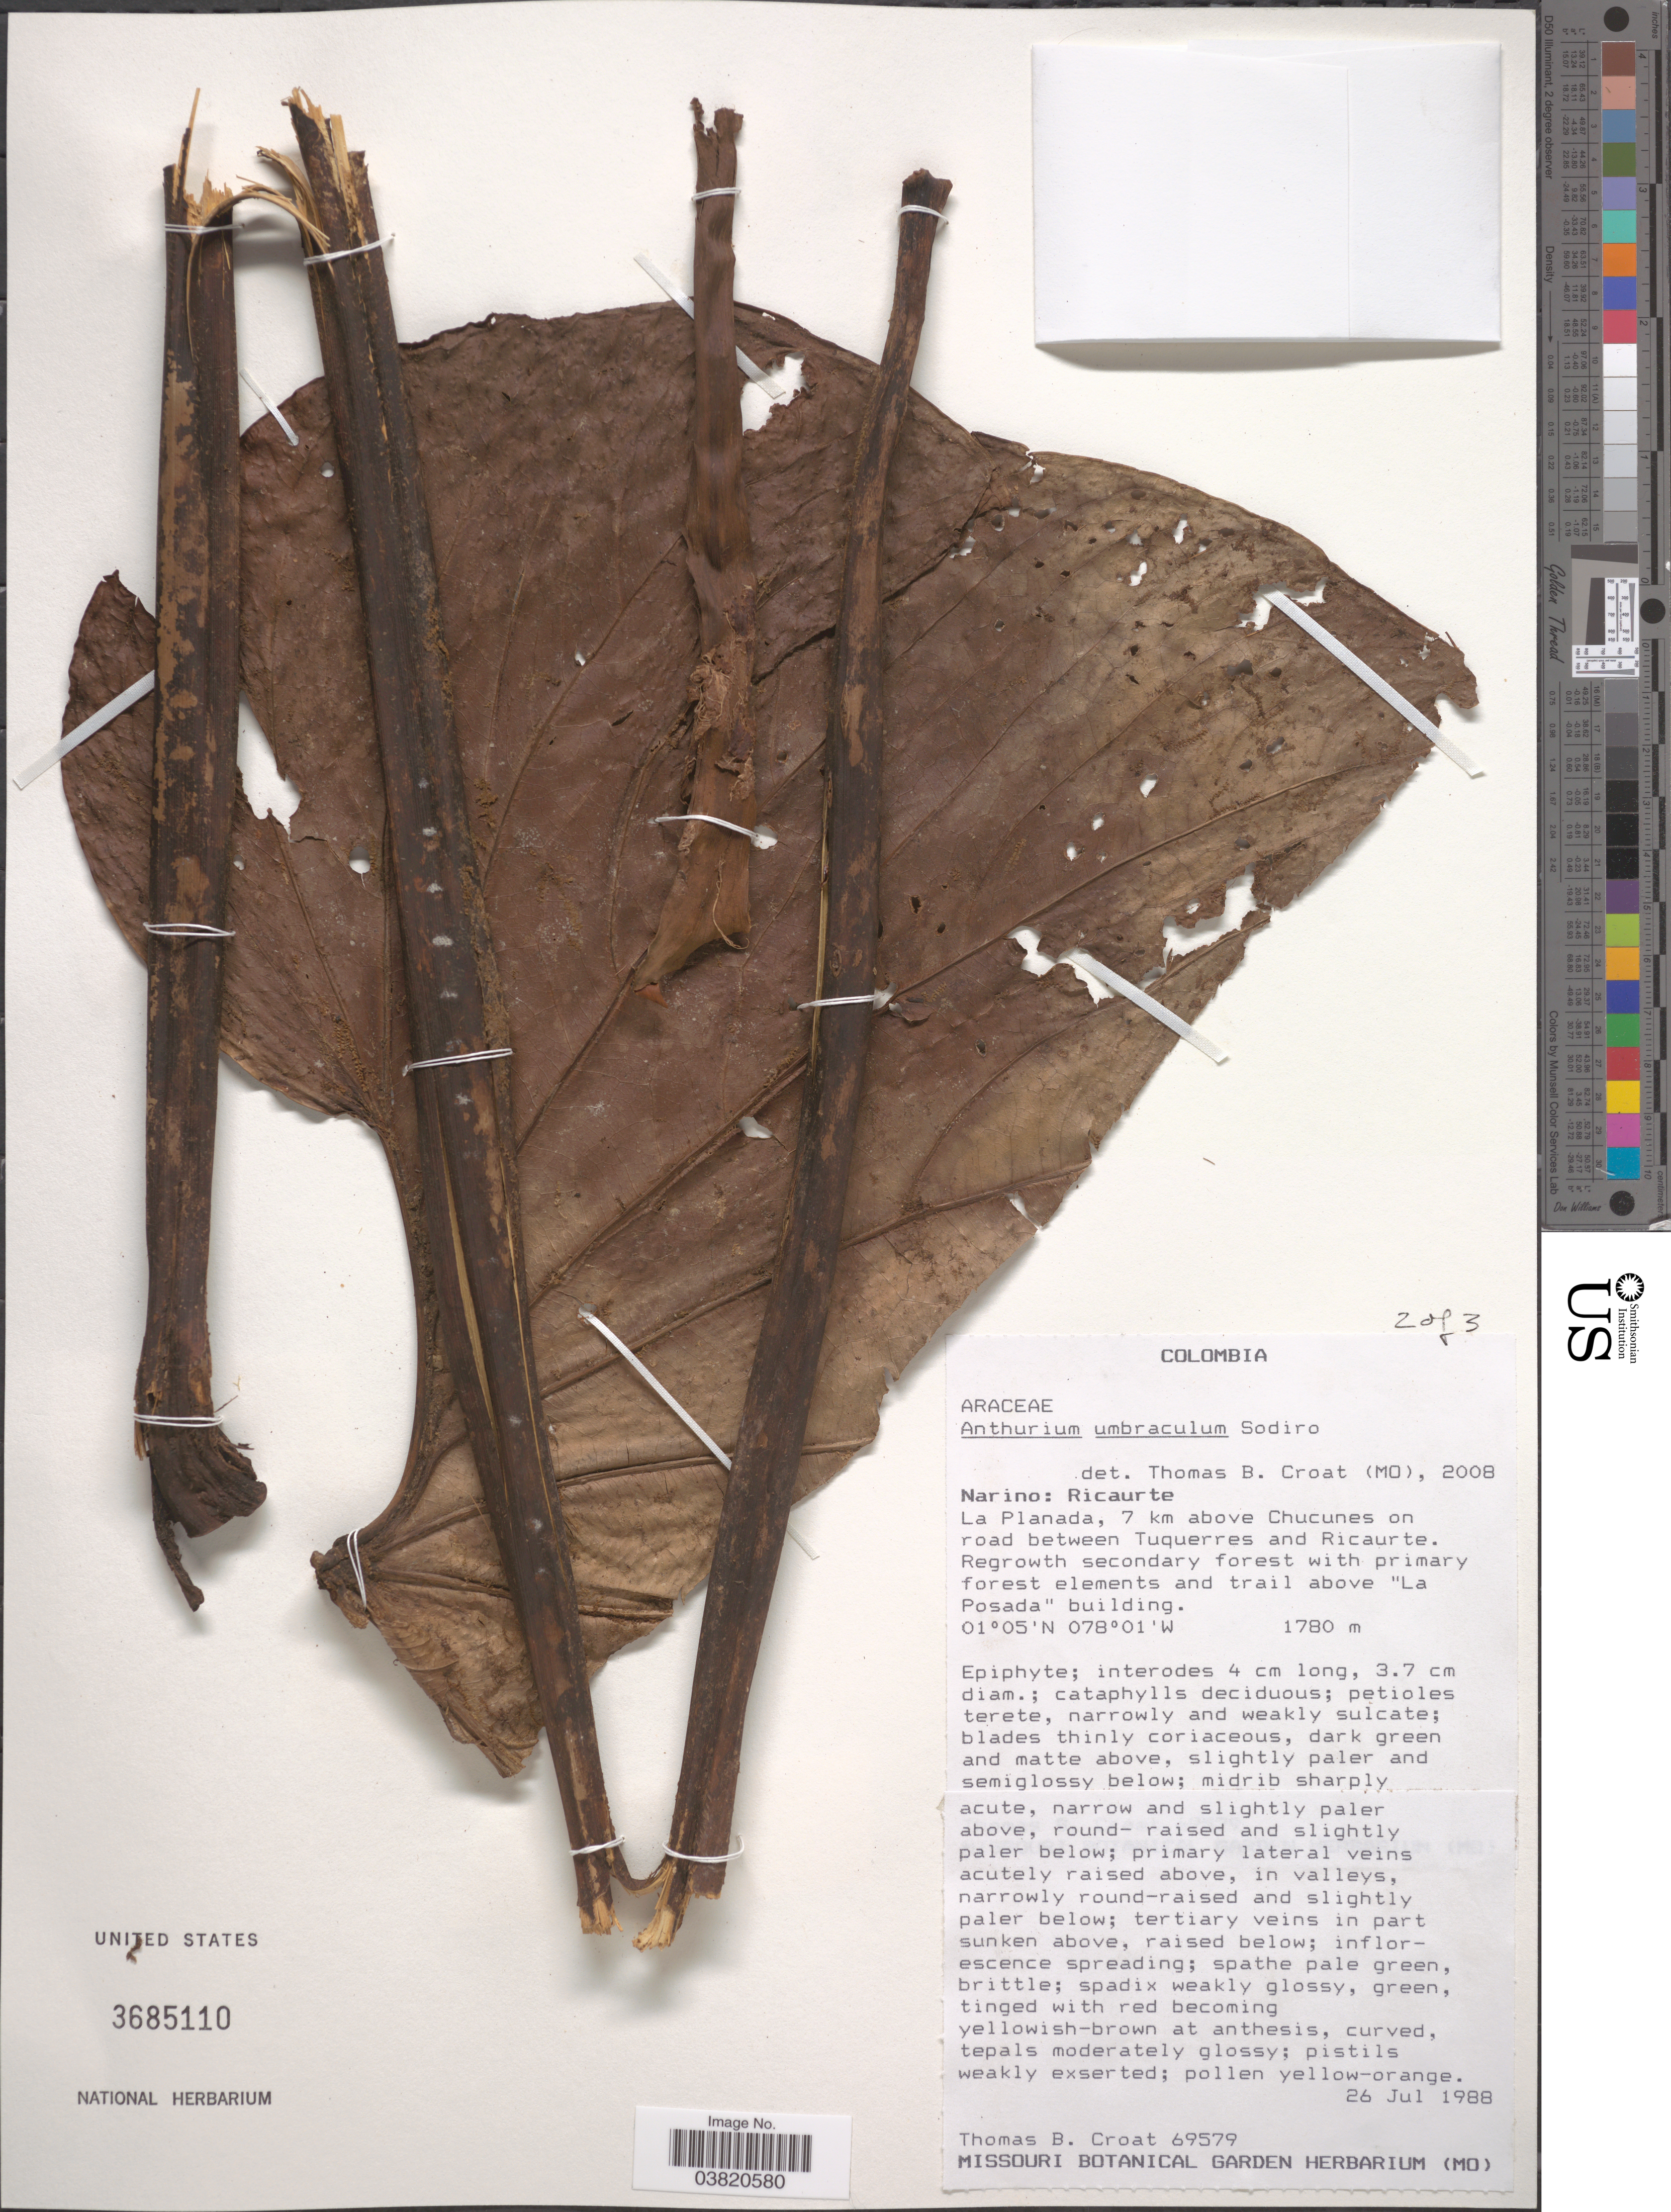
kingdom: Plantae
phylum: Tracheophyta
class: Liliopsida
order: Alismatales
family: Araceae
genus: Anthurium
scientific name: Anthurium umbricola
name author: Engl.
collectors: T. B. Croat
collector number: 69579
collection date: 1988-07-26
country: Colombia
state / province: Nariño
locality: Ricaurte. La Planada, 7 km above Chucunes on road between Tuquerres and Ricaurte. Trail above "La Posada" building.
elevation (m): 1780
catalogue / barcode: US 3685110